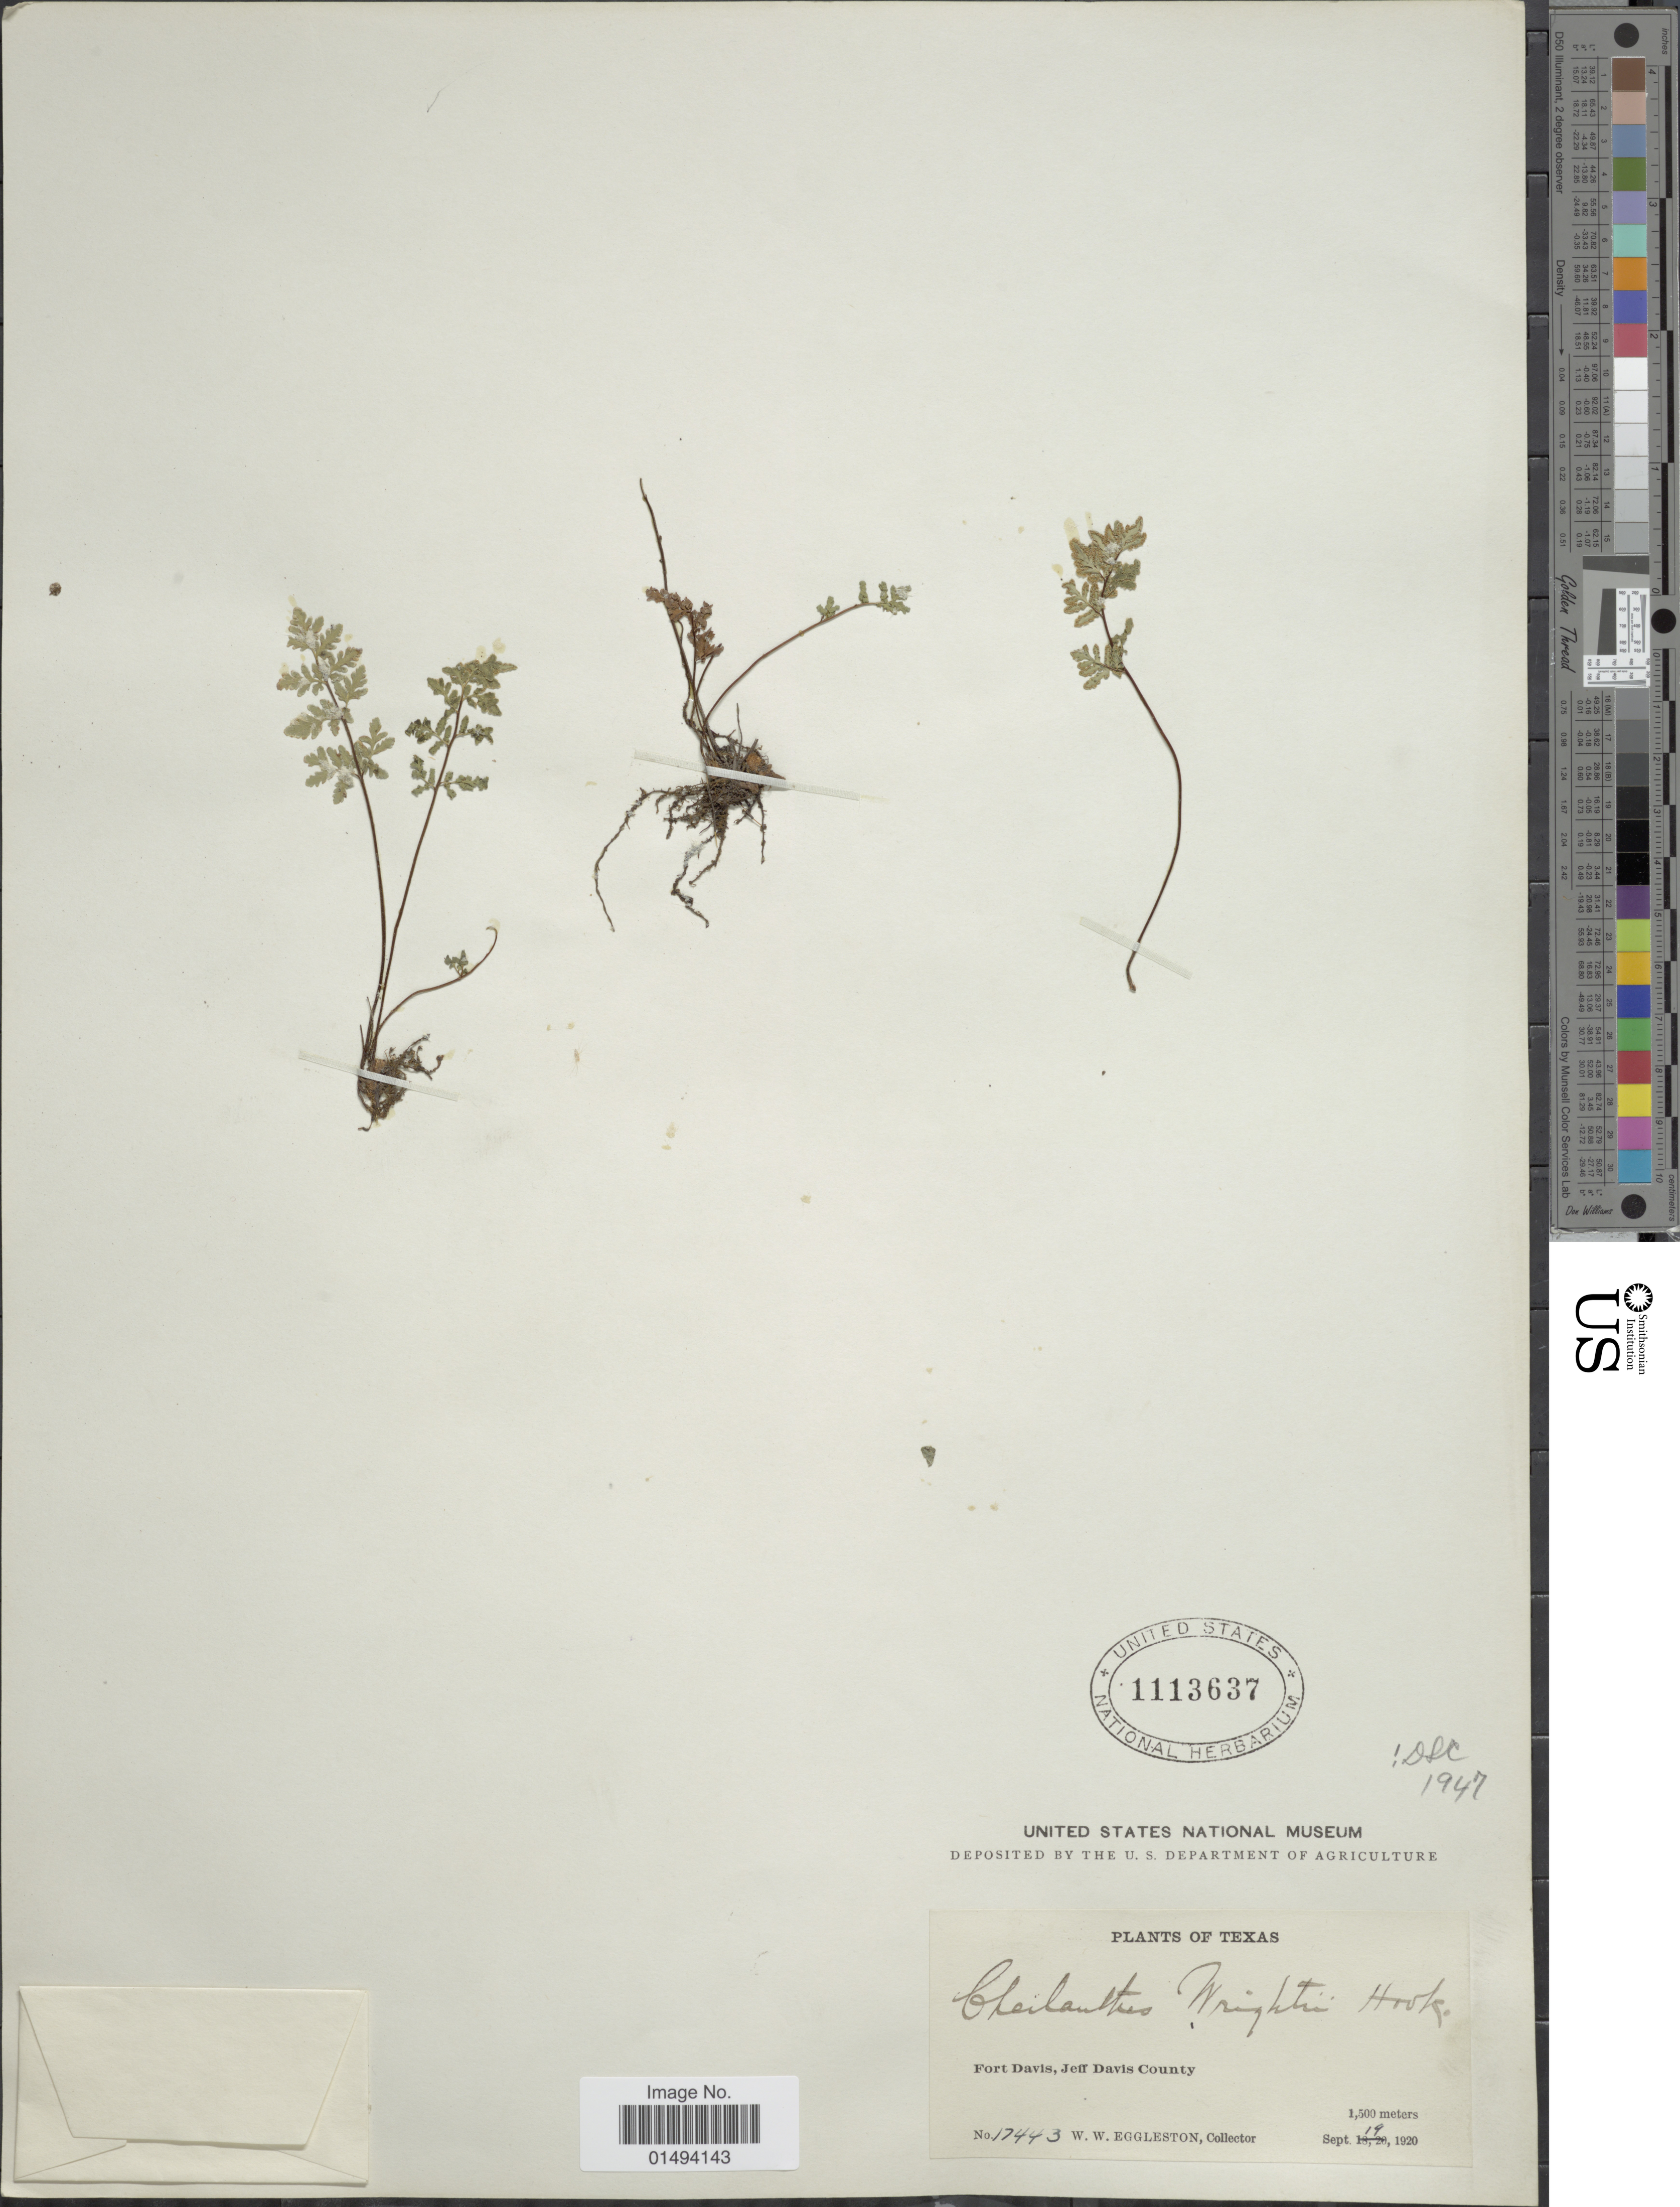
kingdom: Plantae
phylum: Tracheophyta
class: Polypodiopsida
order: Polypodiales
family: Pteridaceae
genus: Myriopteris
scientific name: Myriopteris wrightii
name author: (Hook.) Grusz & Windham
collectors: W. W. Eggleston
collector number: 17443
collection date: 1920-09-19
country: United States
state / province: Texas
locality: Texas, Fort Davis, Jeff Davis County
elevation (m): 1500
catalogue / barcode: US 1113637